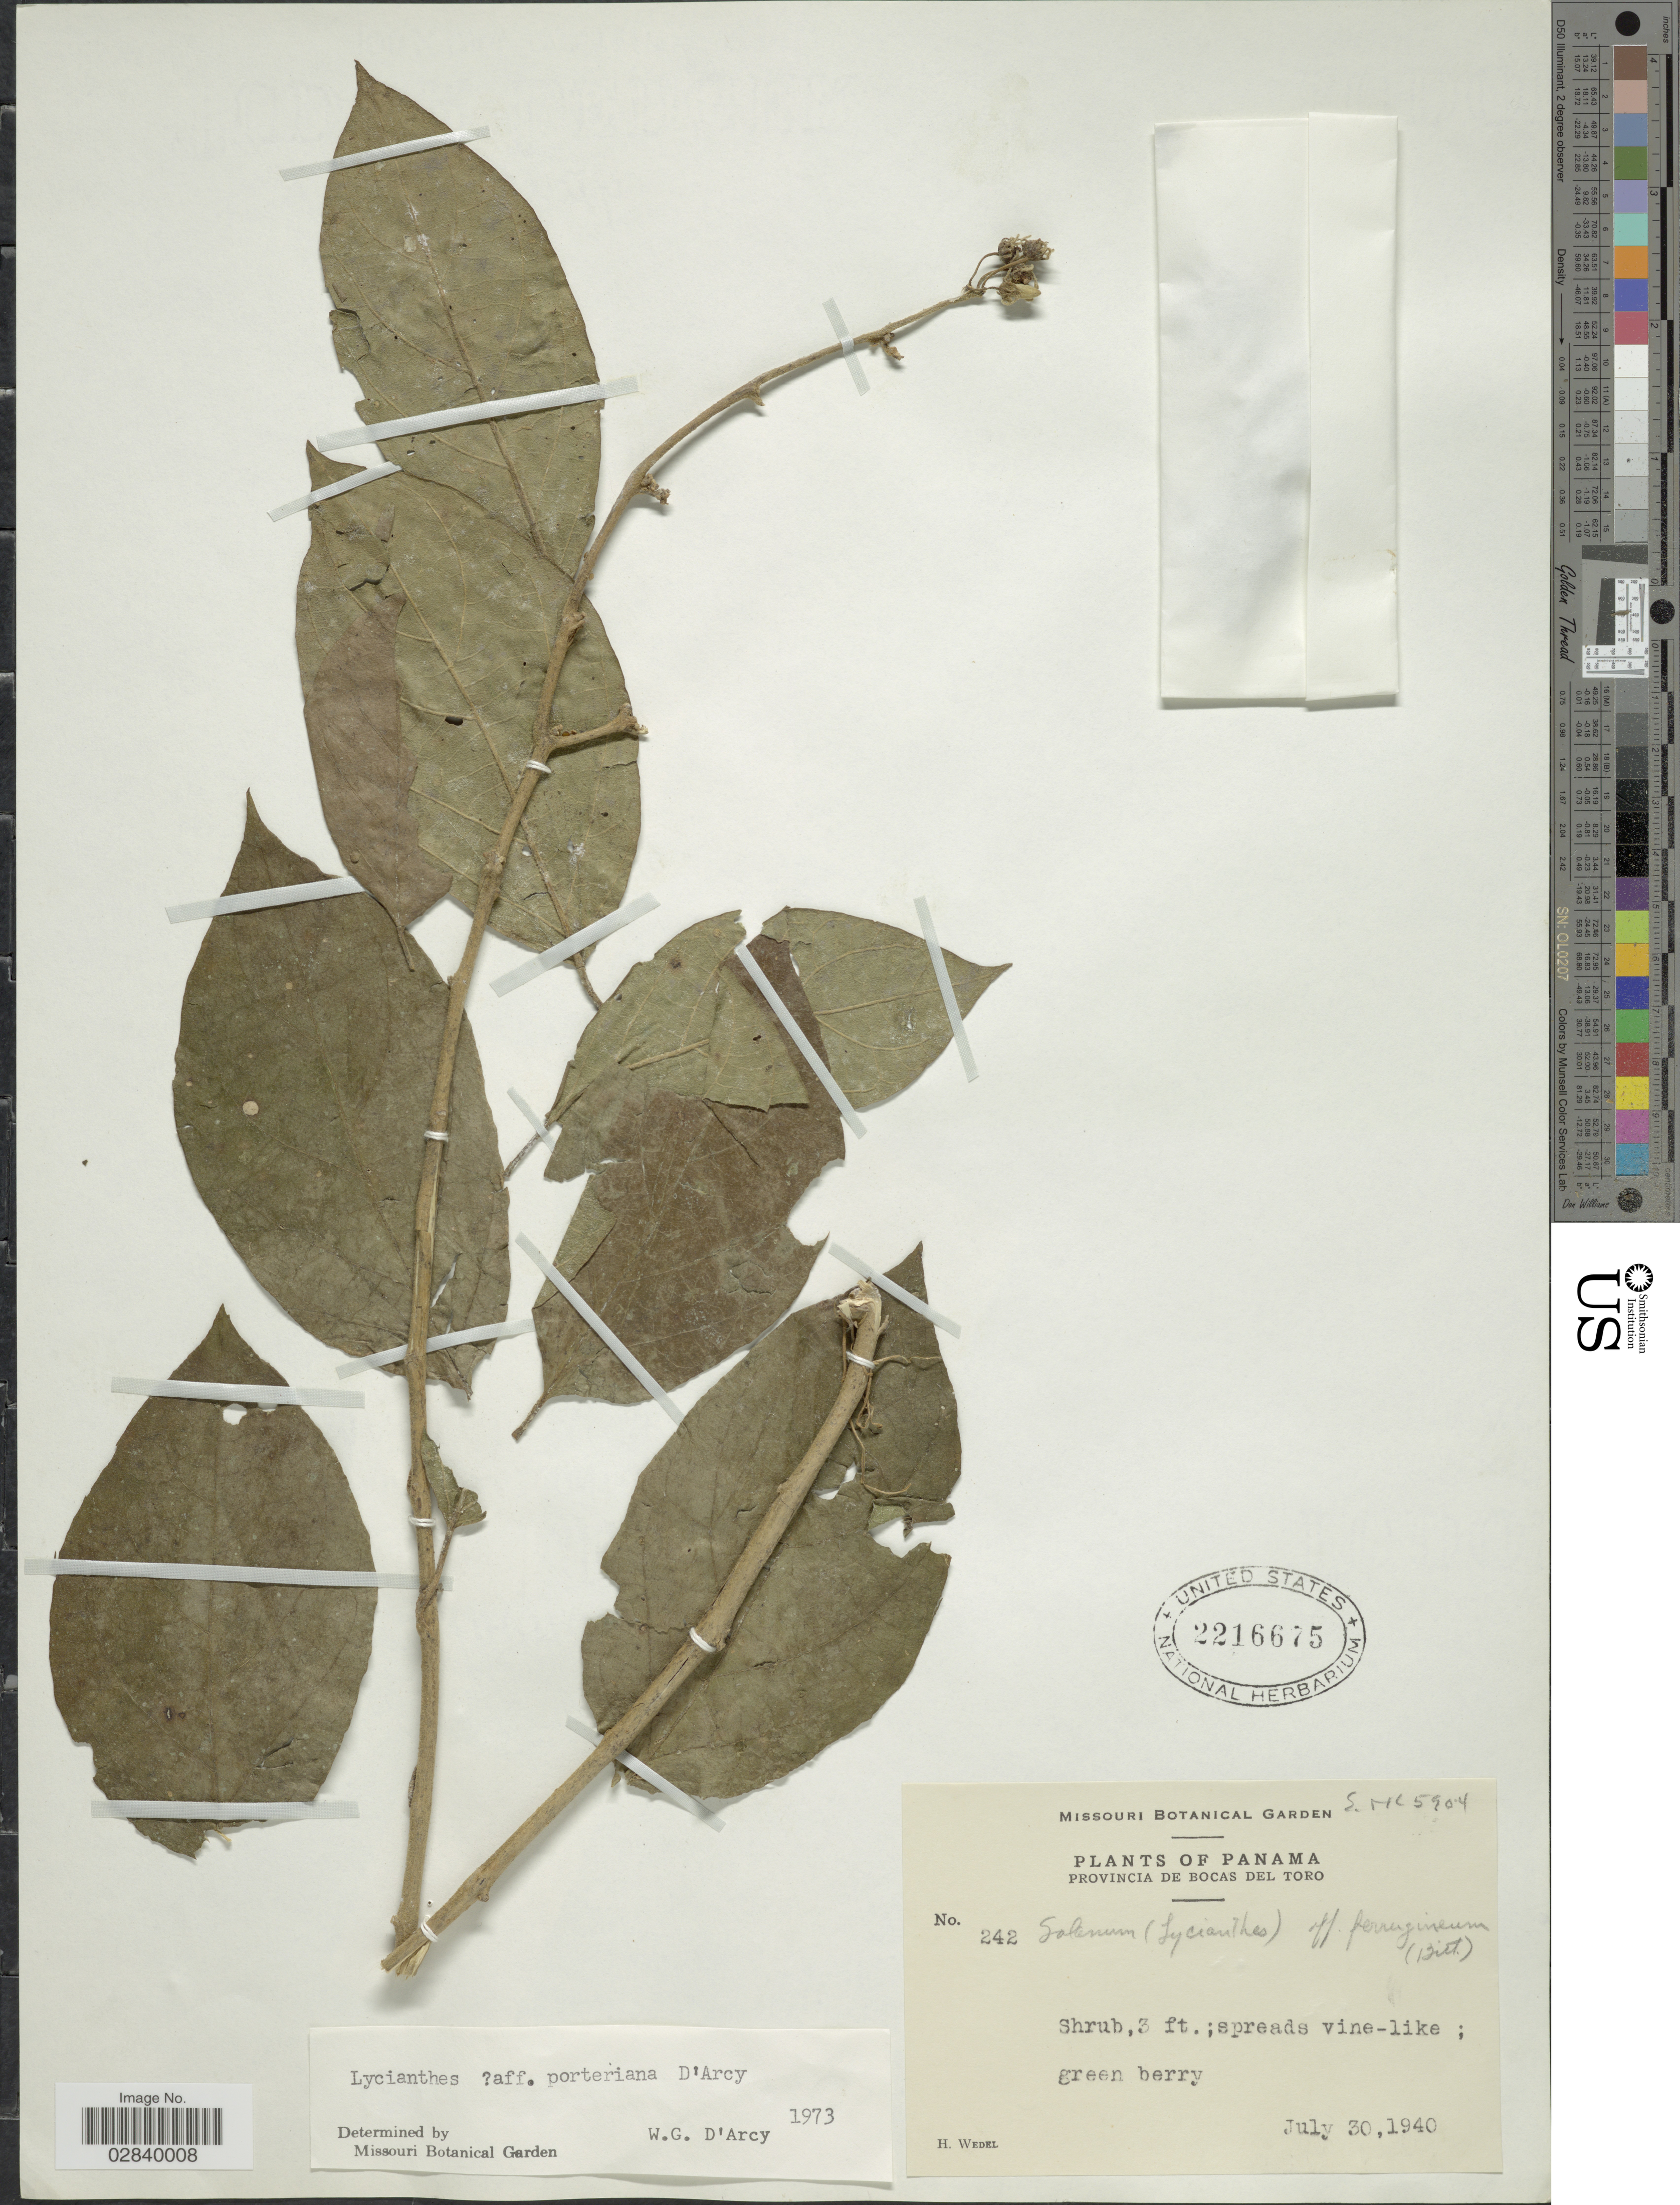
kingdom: Plantae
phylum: Tracheophyta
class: Magnoliopsida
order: Solanales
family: Solanaceae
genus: Lycianthes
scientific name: Lycianthes porteriana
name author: D'Arcy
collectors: H. von Wedel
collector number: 242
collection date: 1940-07-30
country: Panama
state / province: Bocas del Toro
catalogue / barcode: US 2216675